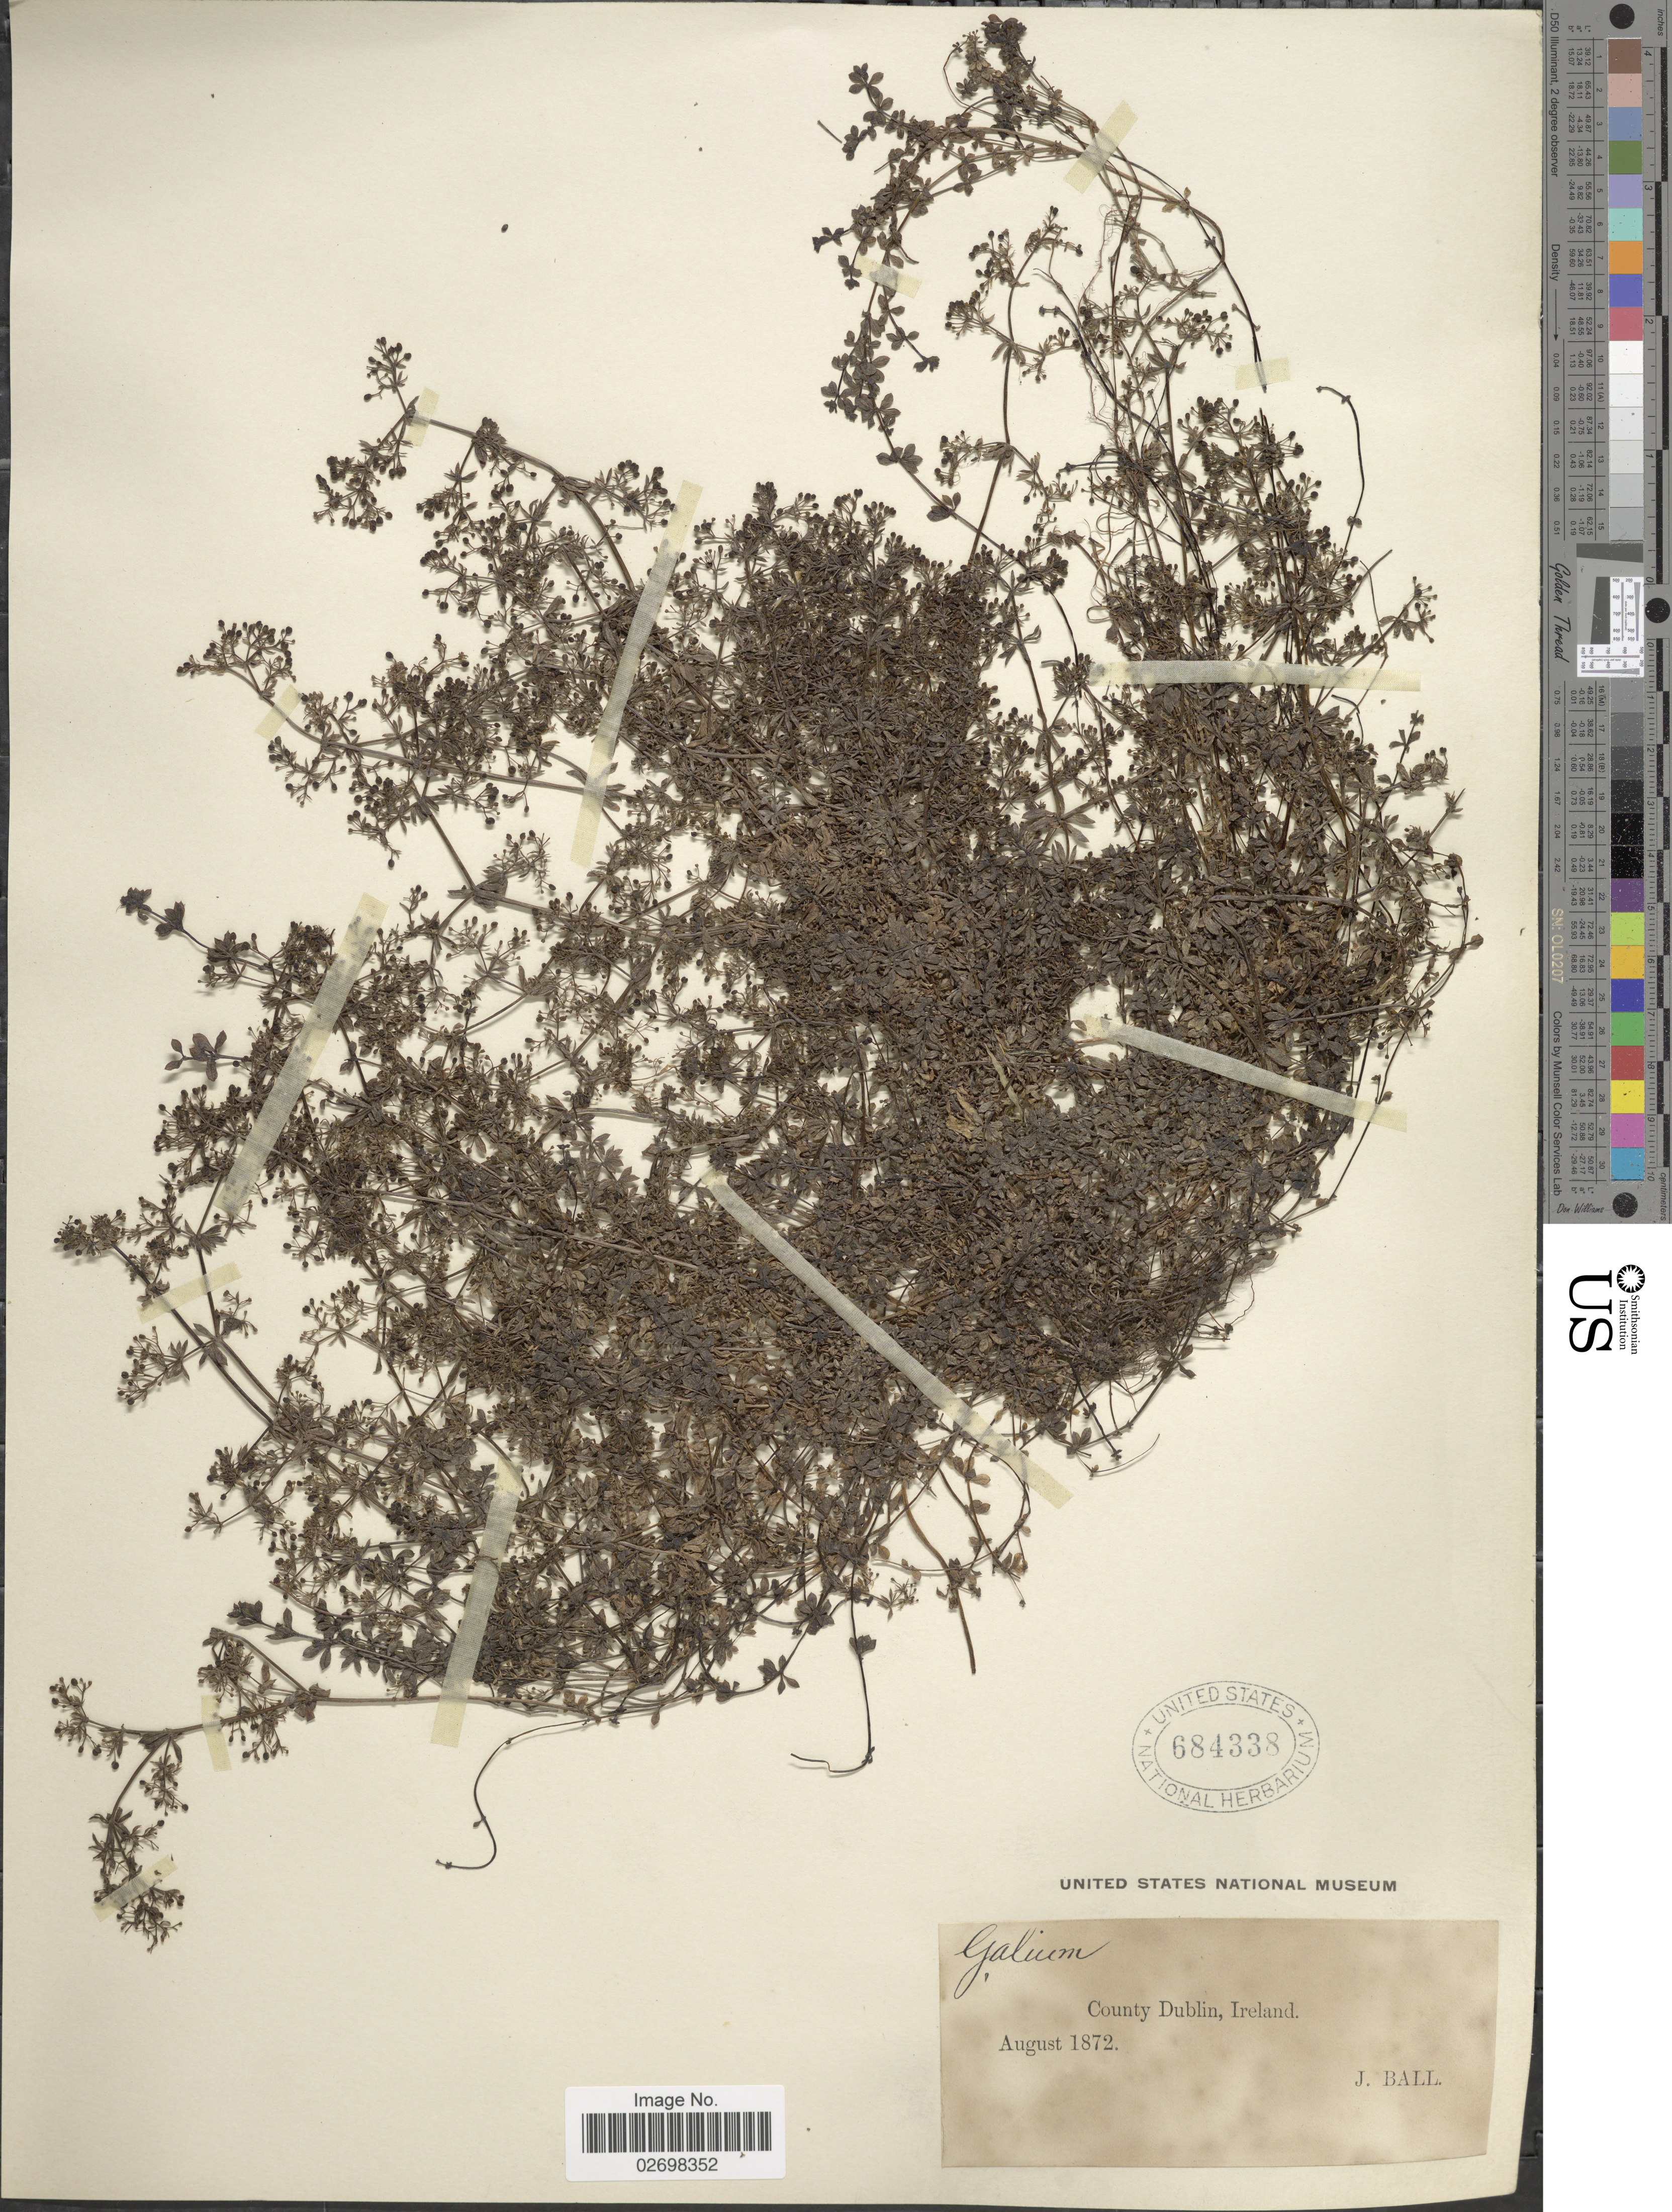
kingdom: Plantae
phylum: Tracheophyta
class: Magnoliopsida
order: Gentianales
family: Rubiaceae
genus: Galium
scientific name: Galium sp.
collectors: J. Ball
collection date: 1872-08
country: Ireland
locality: County Dublin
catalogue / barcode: US 684338